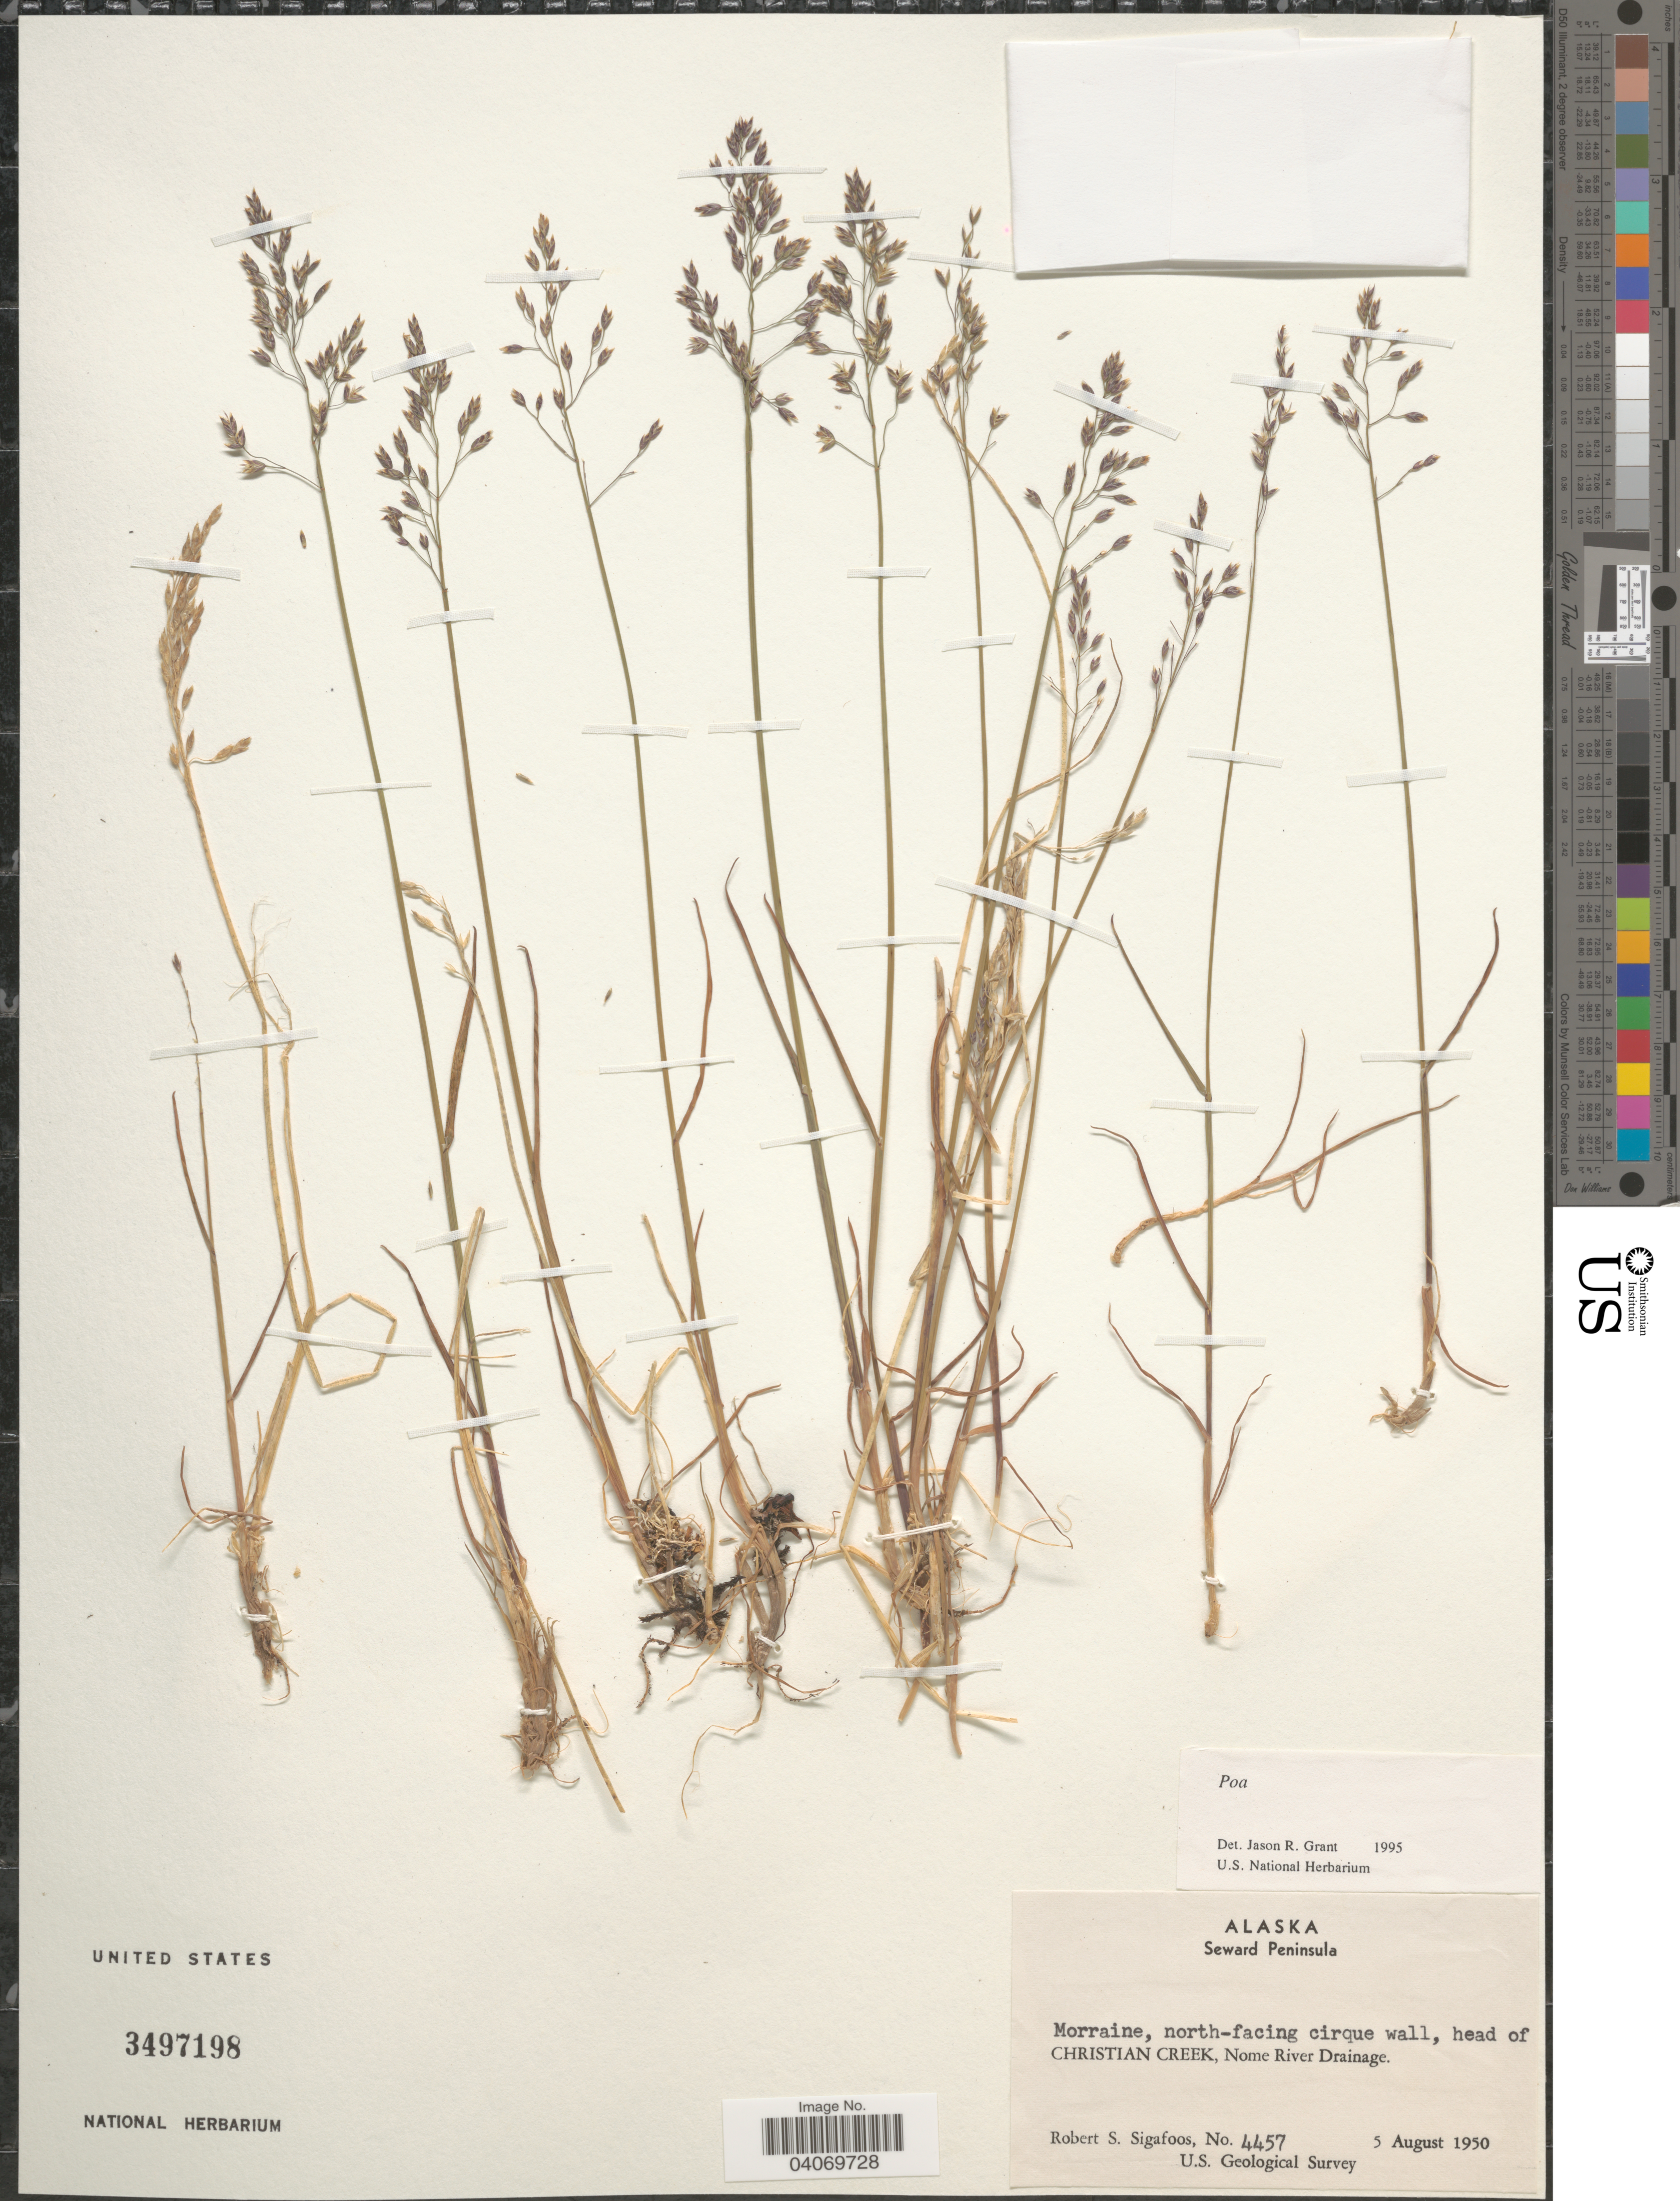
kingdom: Plantae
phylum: Tracheophyta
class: Liliopsida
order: Poales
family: Poaceae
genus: Poa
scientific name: Poa sp.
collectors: R. Sigafoos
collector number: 4457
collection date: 1950-08-05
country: United States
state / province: Alaska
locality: Seward Peninsula. Morraine, north-facing cirque wall, head of Christian Creek, Nome River Drainage. U.S. Geological Survey.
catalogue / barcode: US 3497198